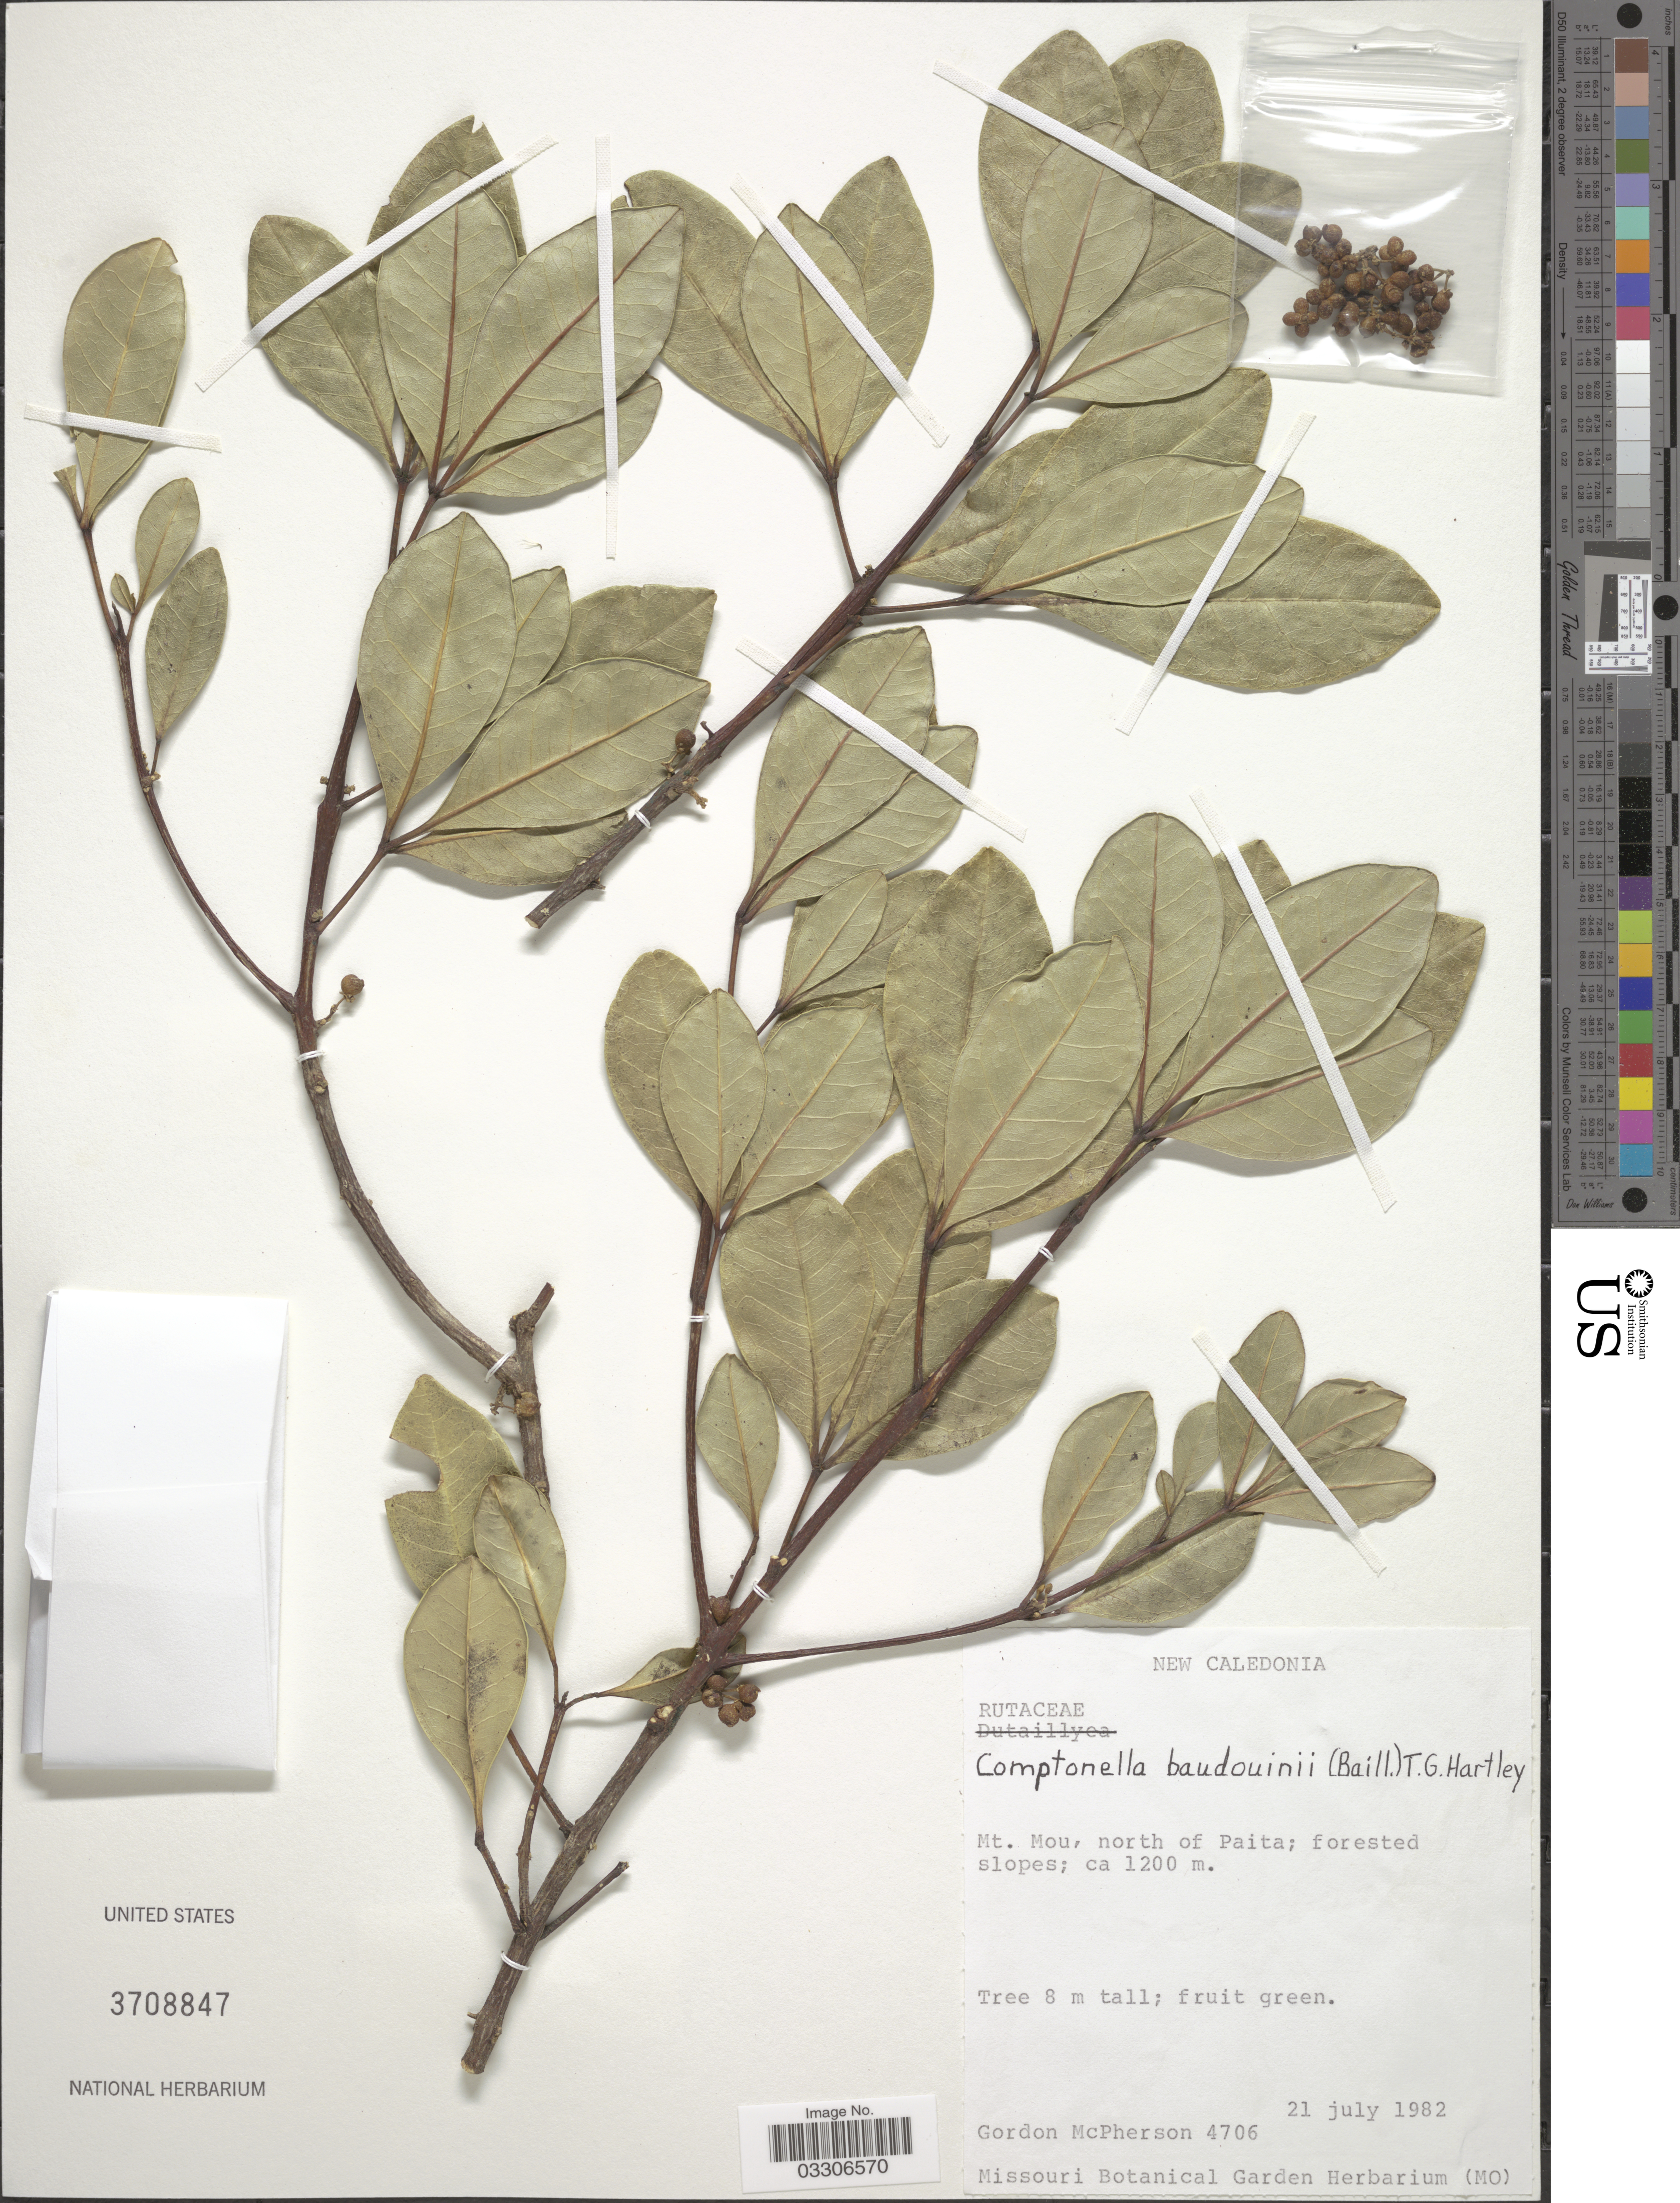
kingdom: Plantae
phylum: Tracheophyta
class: Magnoliopsida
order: Sapindales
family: Rutaceae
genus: Comptonella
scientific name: Comptonella baudouinii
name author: (Baill.) T.G. Hartley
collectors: G. D. McPherson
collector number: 4706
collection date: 1982-07-21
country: New Caledonia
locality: Mt. Mou, north of Paita.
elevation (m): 1200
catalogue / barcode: US 3708847